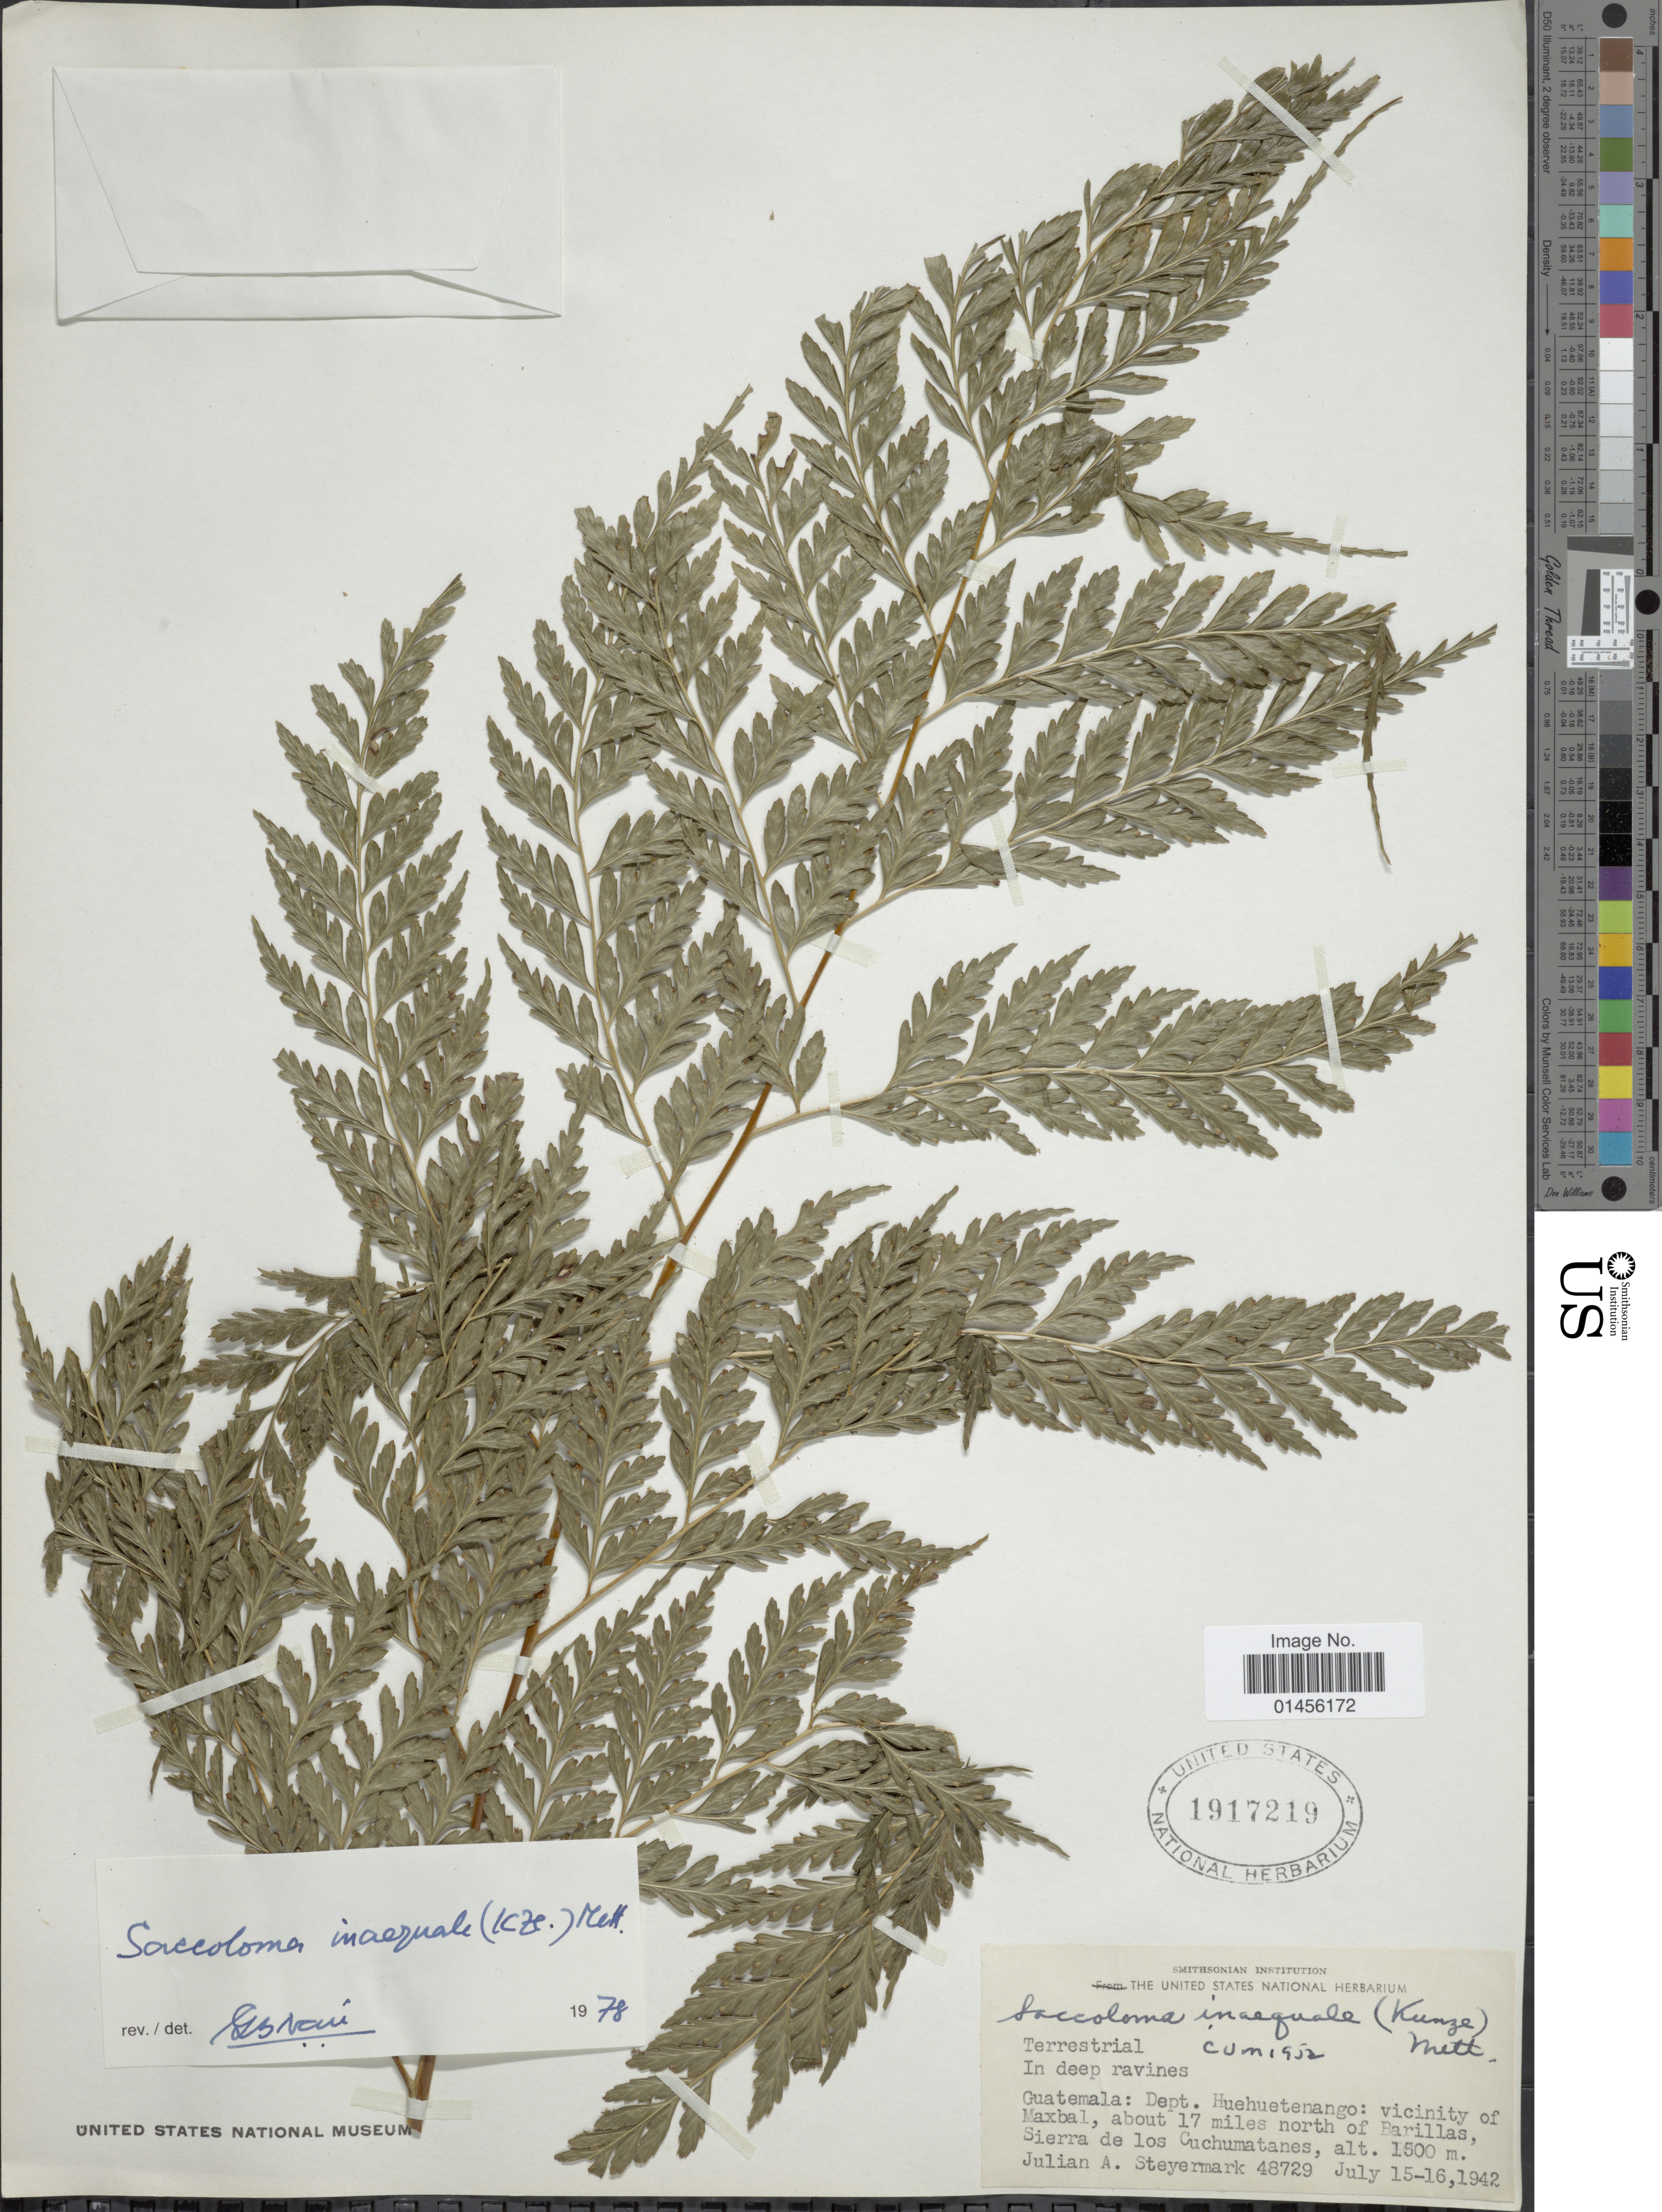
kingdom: Plantae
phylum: Tracheophyta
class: Polypodiopsida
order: Polypodiales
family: Saccolomataceae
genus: Saccoloma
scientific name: Saccoloma inaequale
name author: (Kunze) Mett.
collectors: J. Steyermark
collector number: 48729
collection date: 1942-07-15/1942-07-16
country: Guatemala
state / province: Huehuetenango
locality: Dept. Huehuetenango: vicinity of Maxbal, about 17 miles north of Barillas, Sierra de los Cuchumatanes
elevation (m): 1500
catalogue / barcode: US 1917219